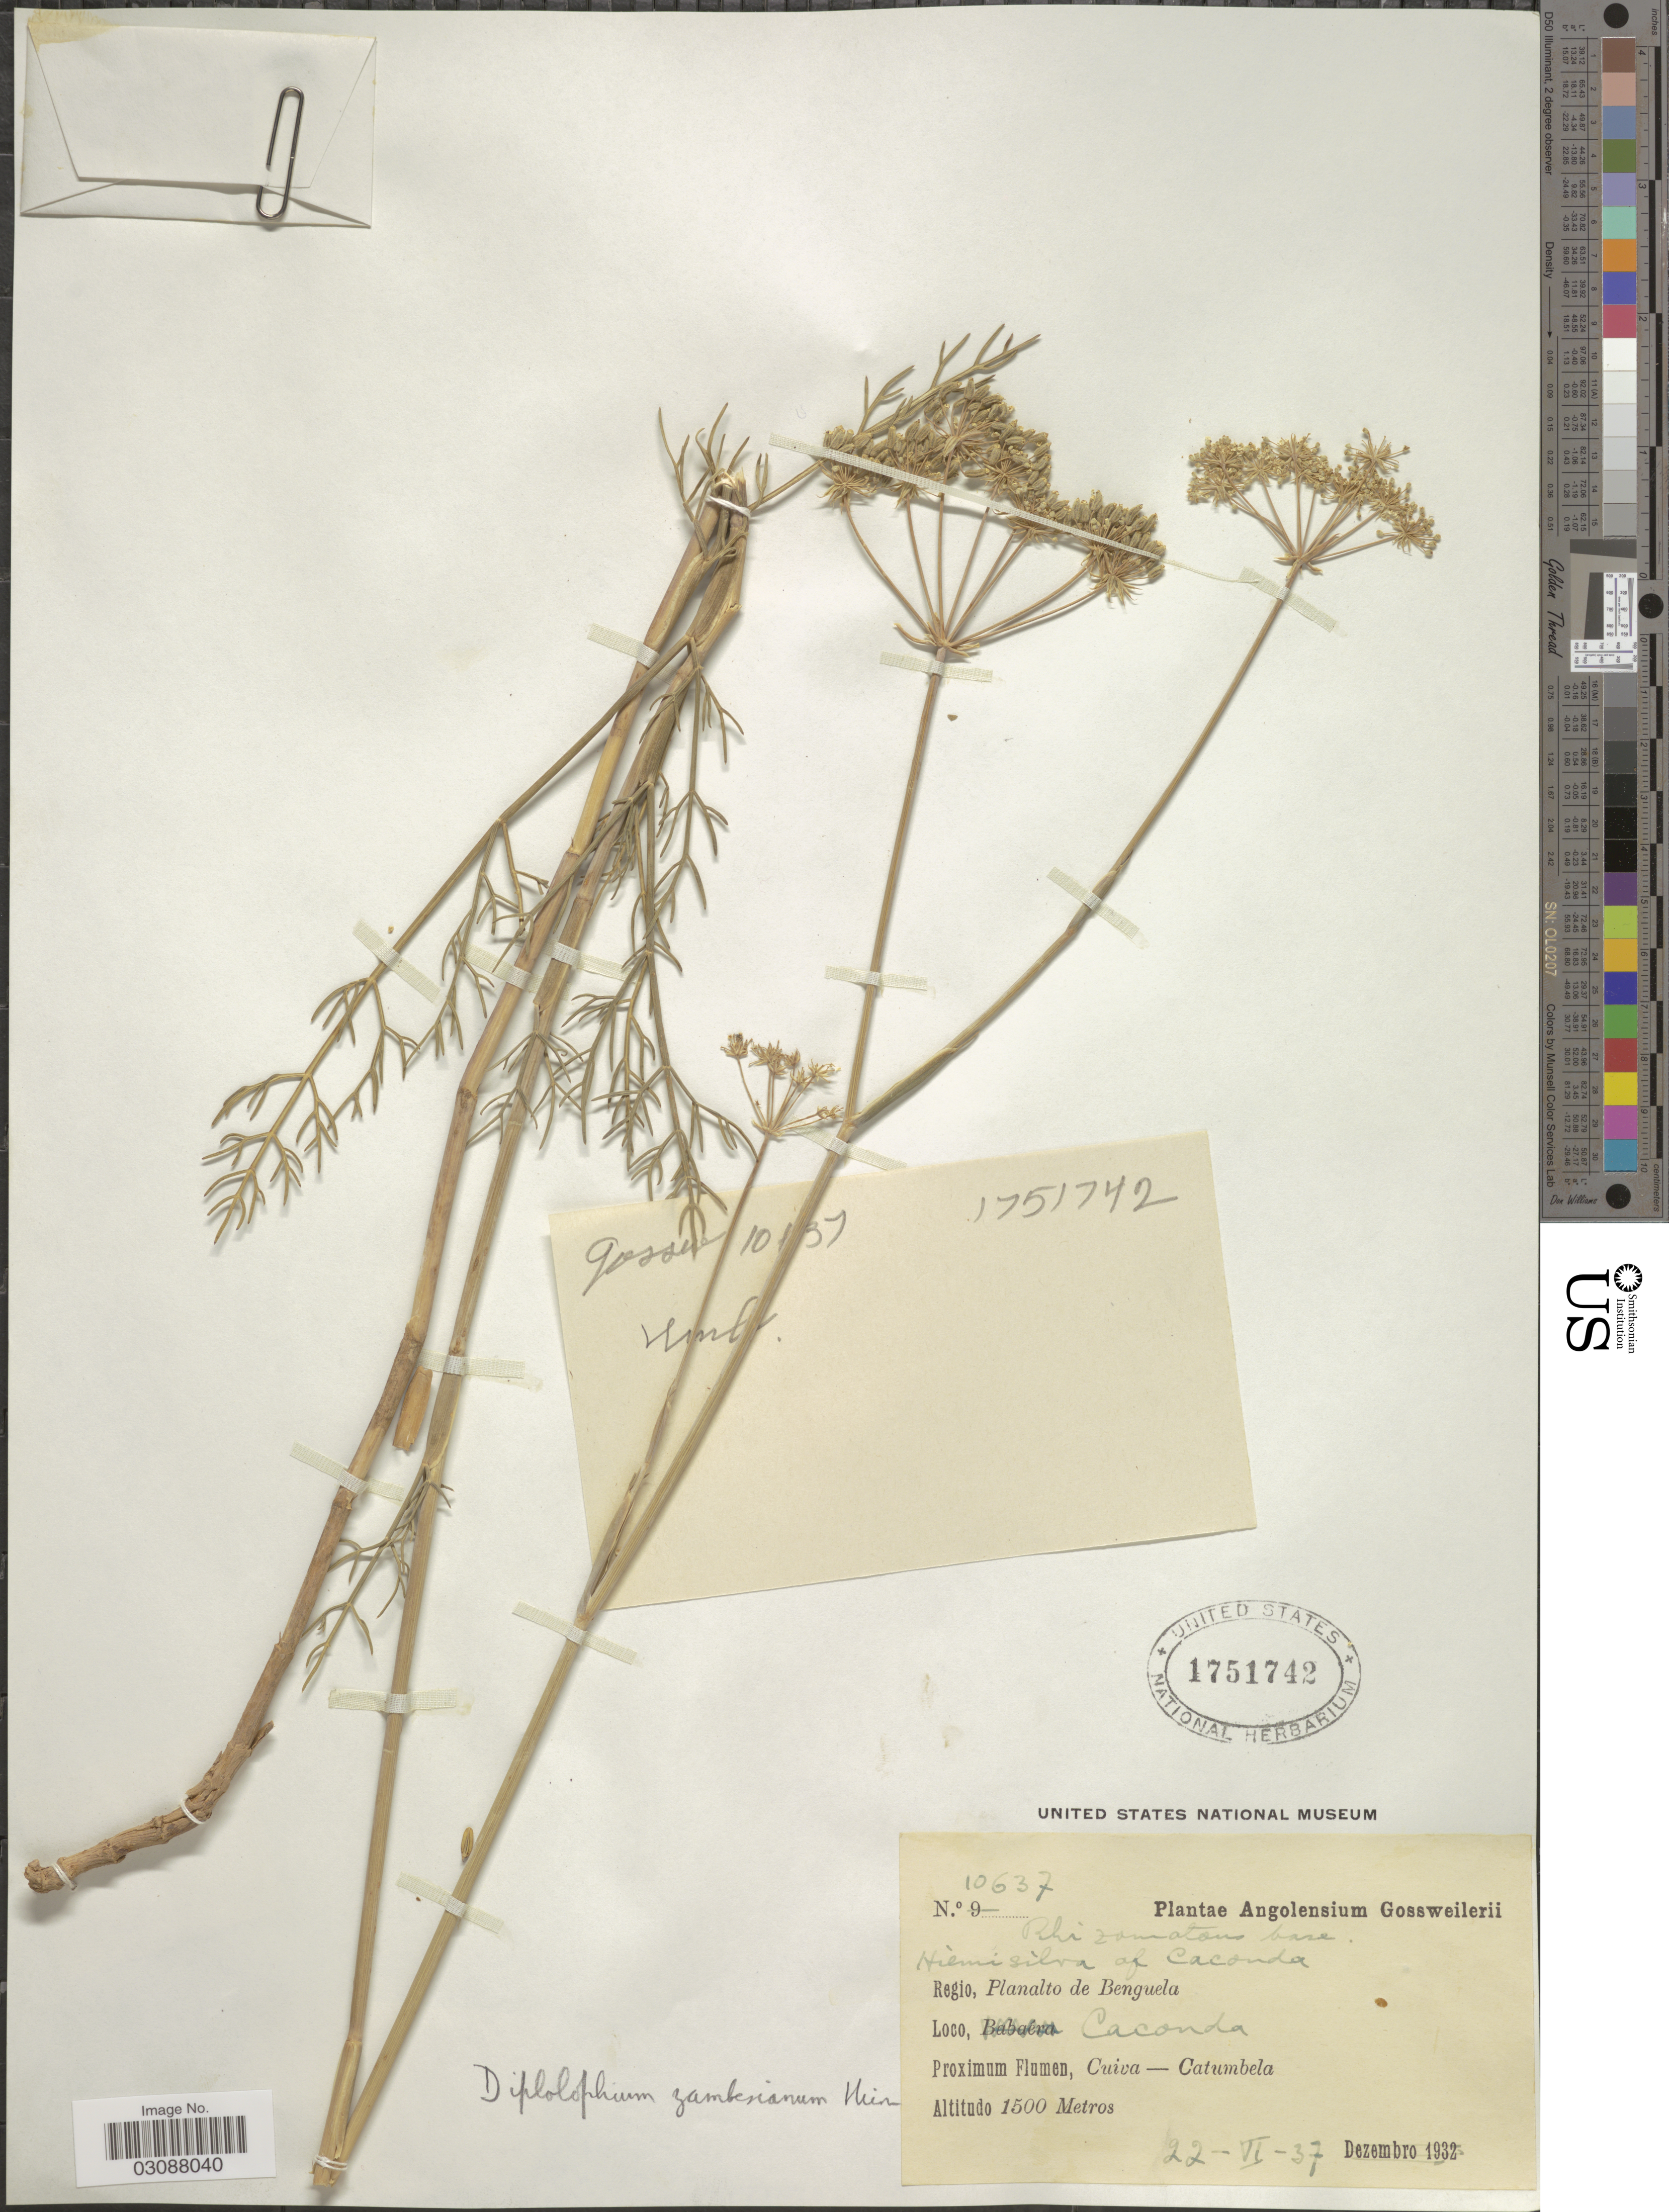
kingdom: Plantae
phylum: Tracheophyta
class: Magnoliopsida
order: Apiales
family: Apiaceae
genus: Diplolophium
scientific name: Diplolophium zambesianum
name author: Hiern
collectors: -. Gossweiler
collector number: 10637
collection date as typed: Transcribed d/m/y: 22/6/37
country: Angola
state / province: Benguela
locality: Hiemi silva of Caconda. Regio, Planalto de Benguela. Caconda. Proximum Flumen, Cuiva - Catumbela.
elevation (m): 1500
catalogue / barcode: US 1751742